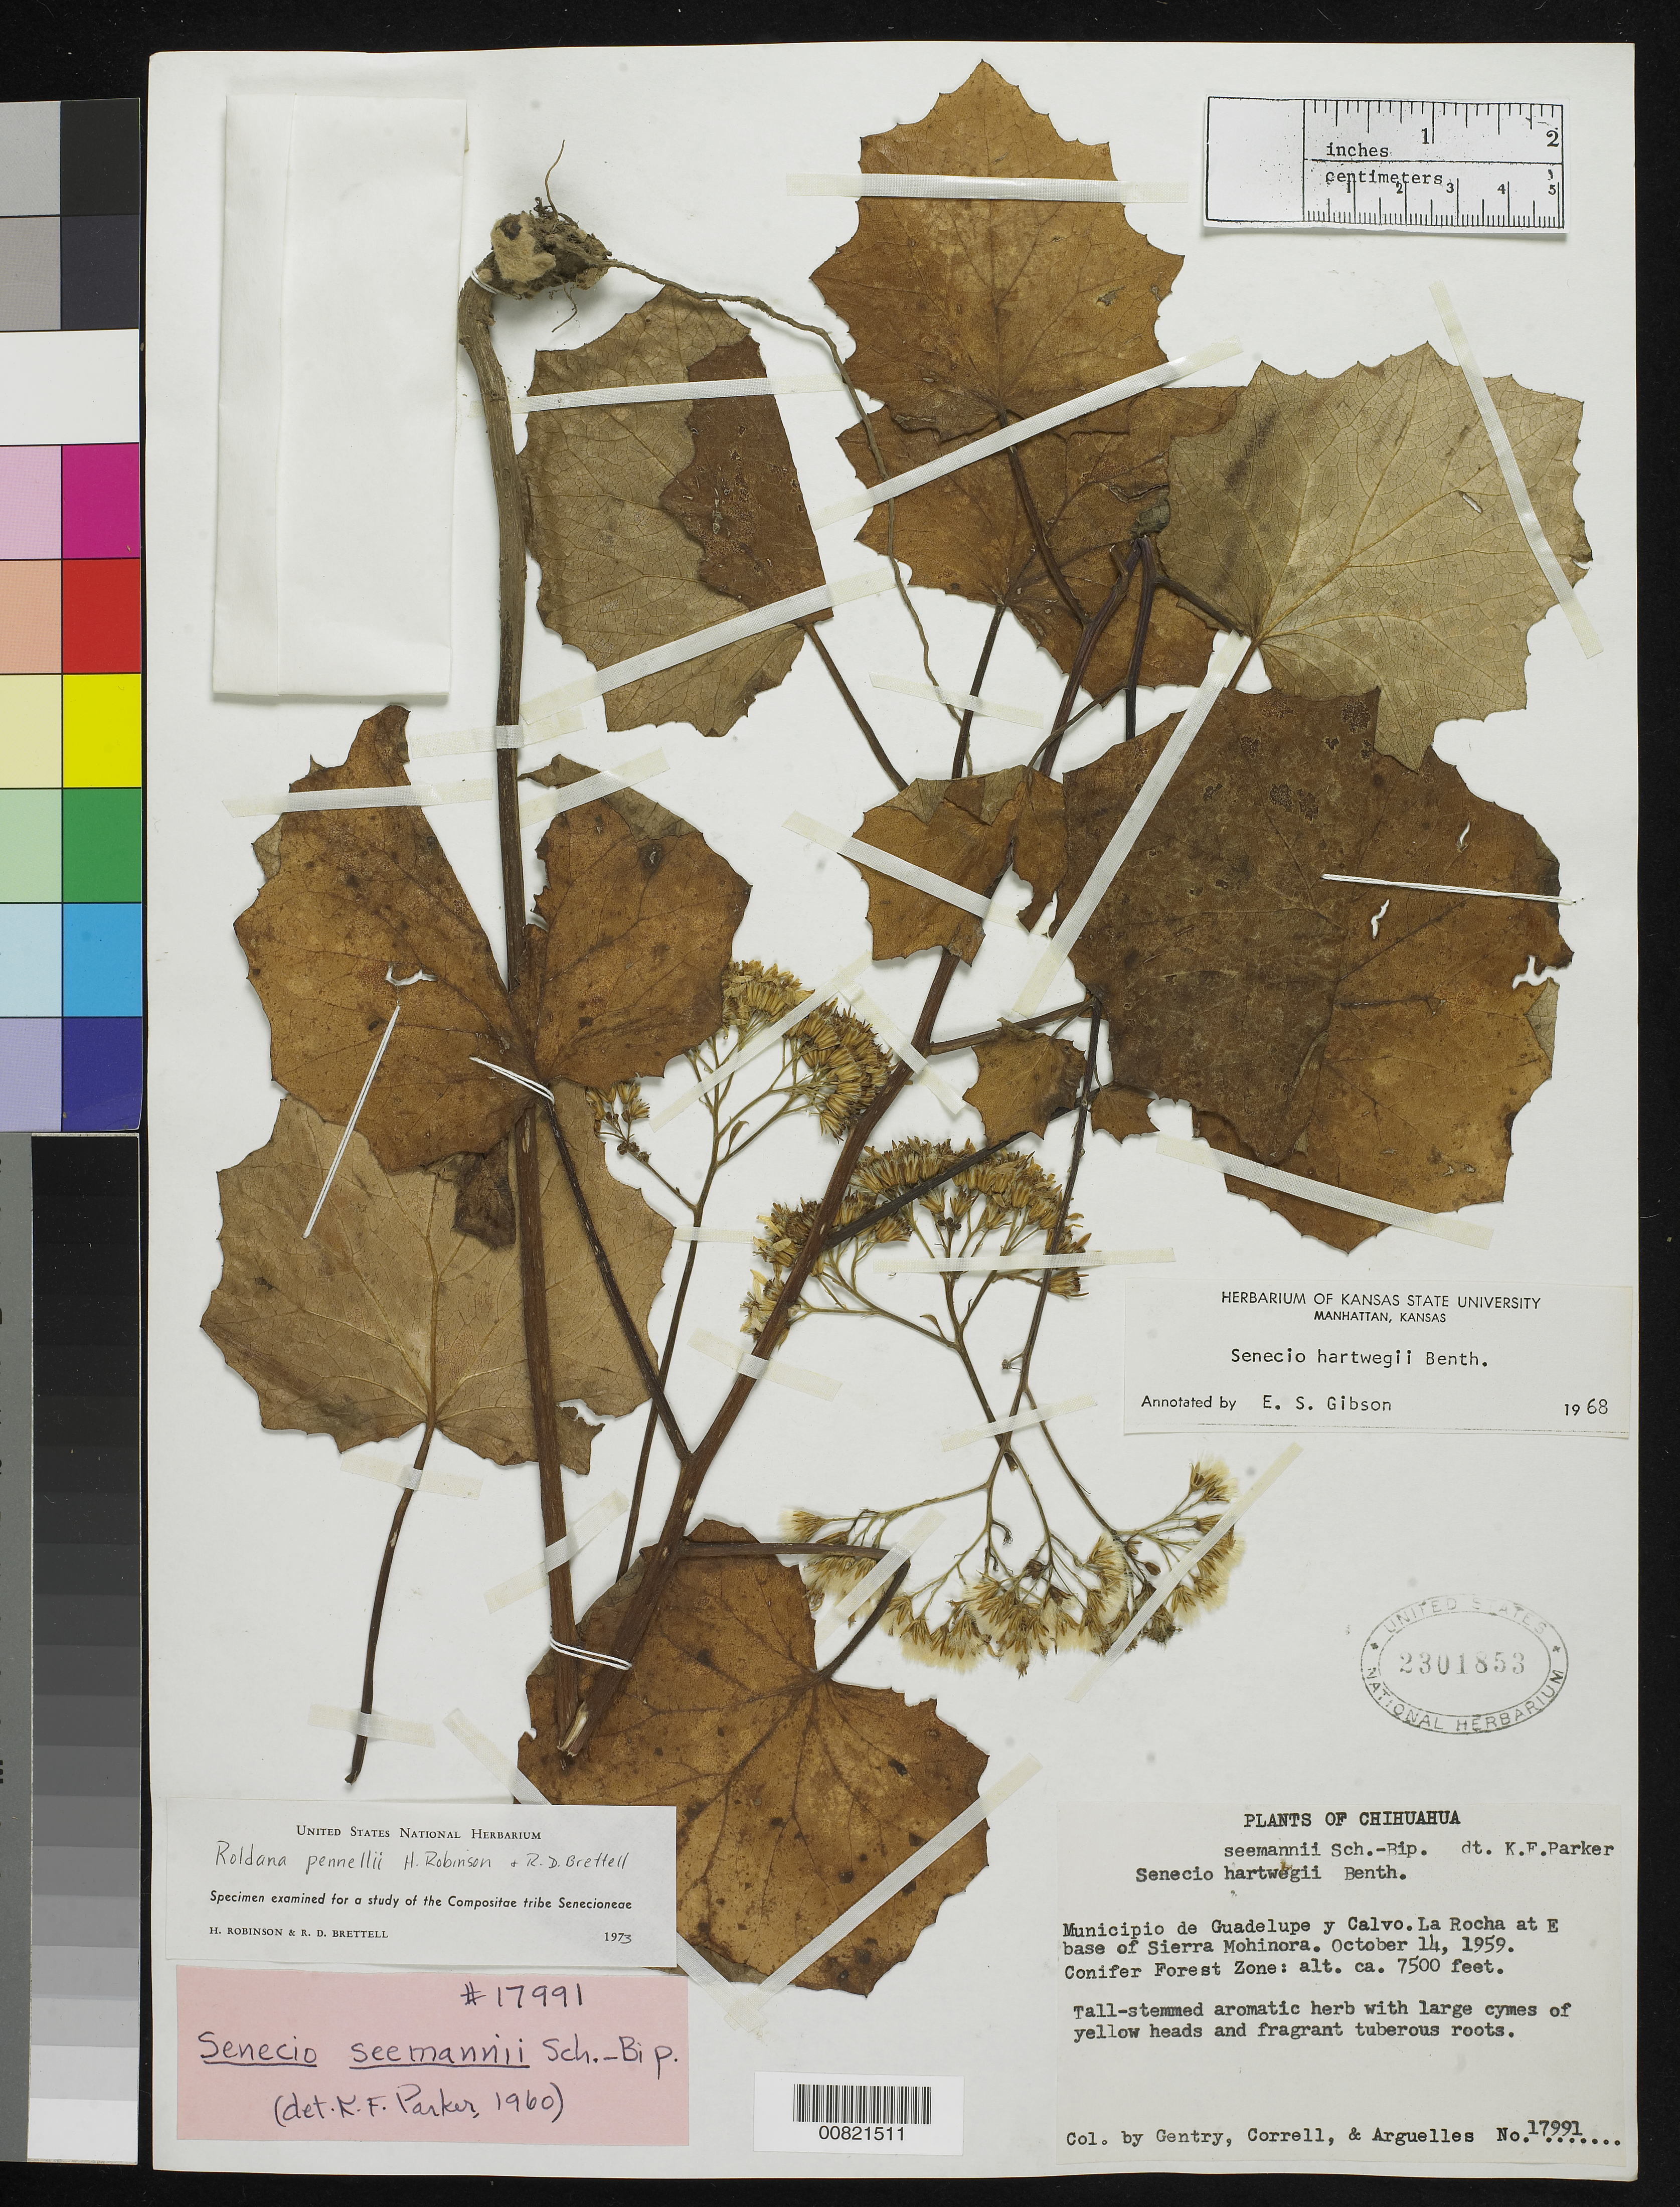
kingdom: Plantae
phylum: Tracheophyta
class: Magnoliopsida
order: Asterales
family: Asteraceae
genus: Roldana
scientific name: Roldana pennellii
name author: H. Rob. & Brettell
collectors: Gentry, --, -- Correll & Arguelles, --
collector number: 17991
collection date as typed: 14 Oct 1959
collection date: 1959-10-14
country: Mexico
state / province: Chihuahua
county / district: Guadalupe y Calvo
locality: La Rocha at E base of Sierra Mohinora, Chihuahua.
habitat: Conifer Forest Zone.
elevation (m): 2286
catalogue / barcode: US 2301853